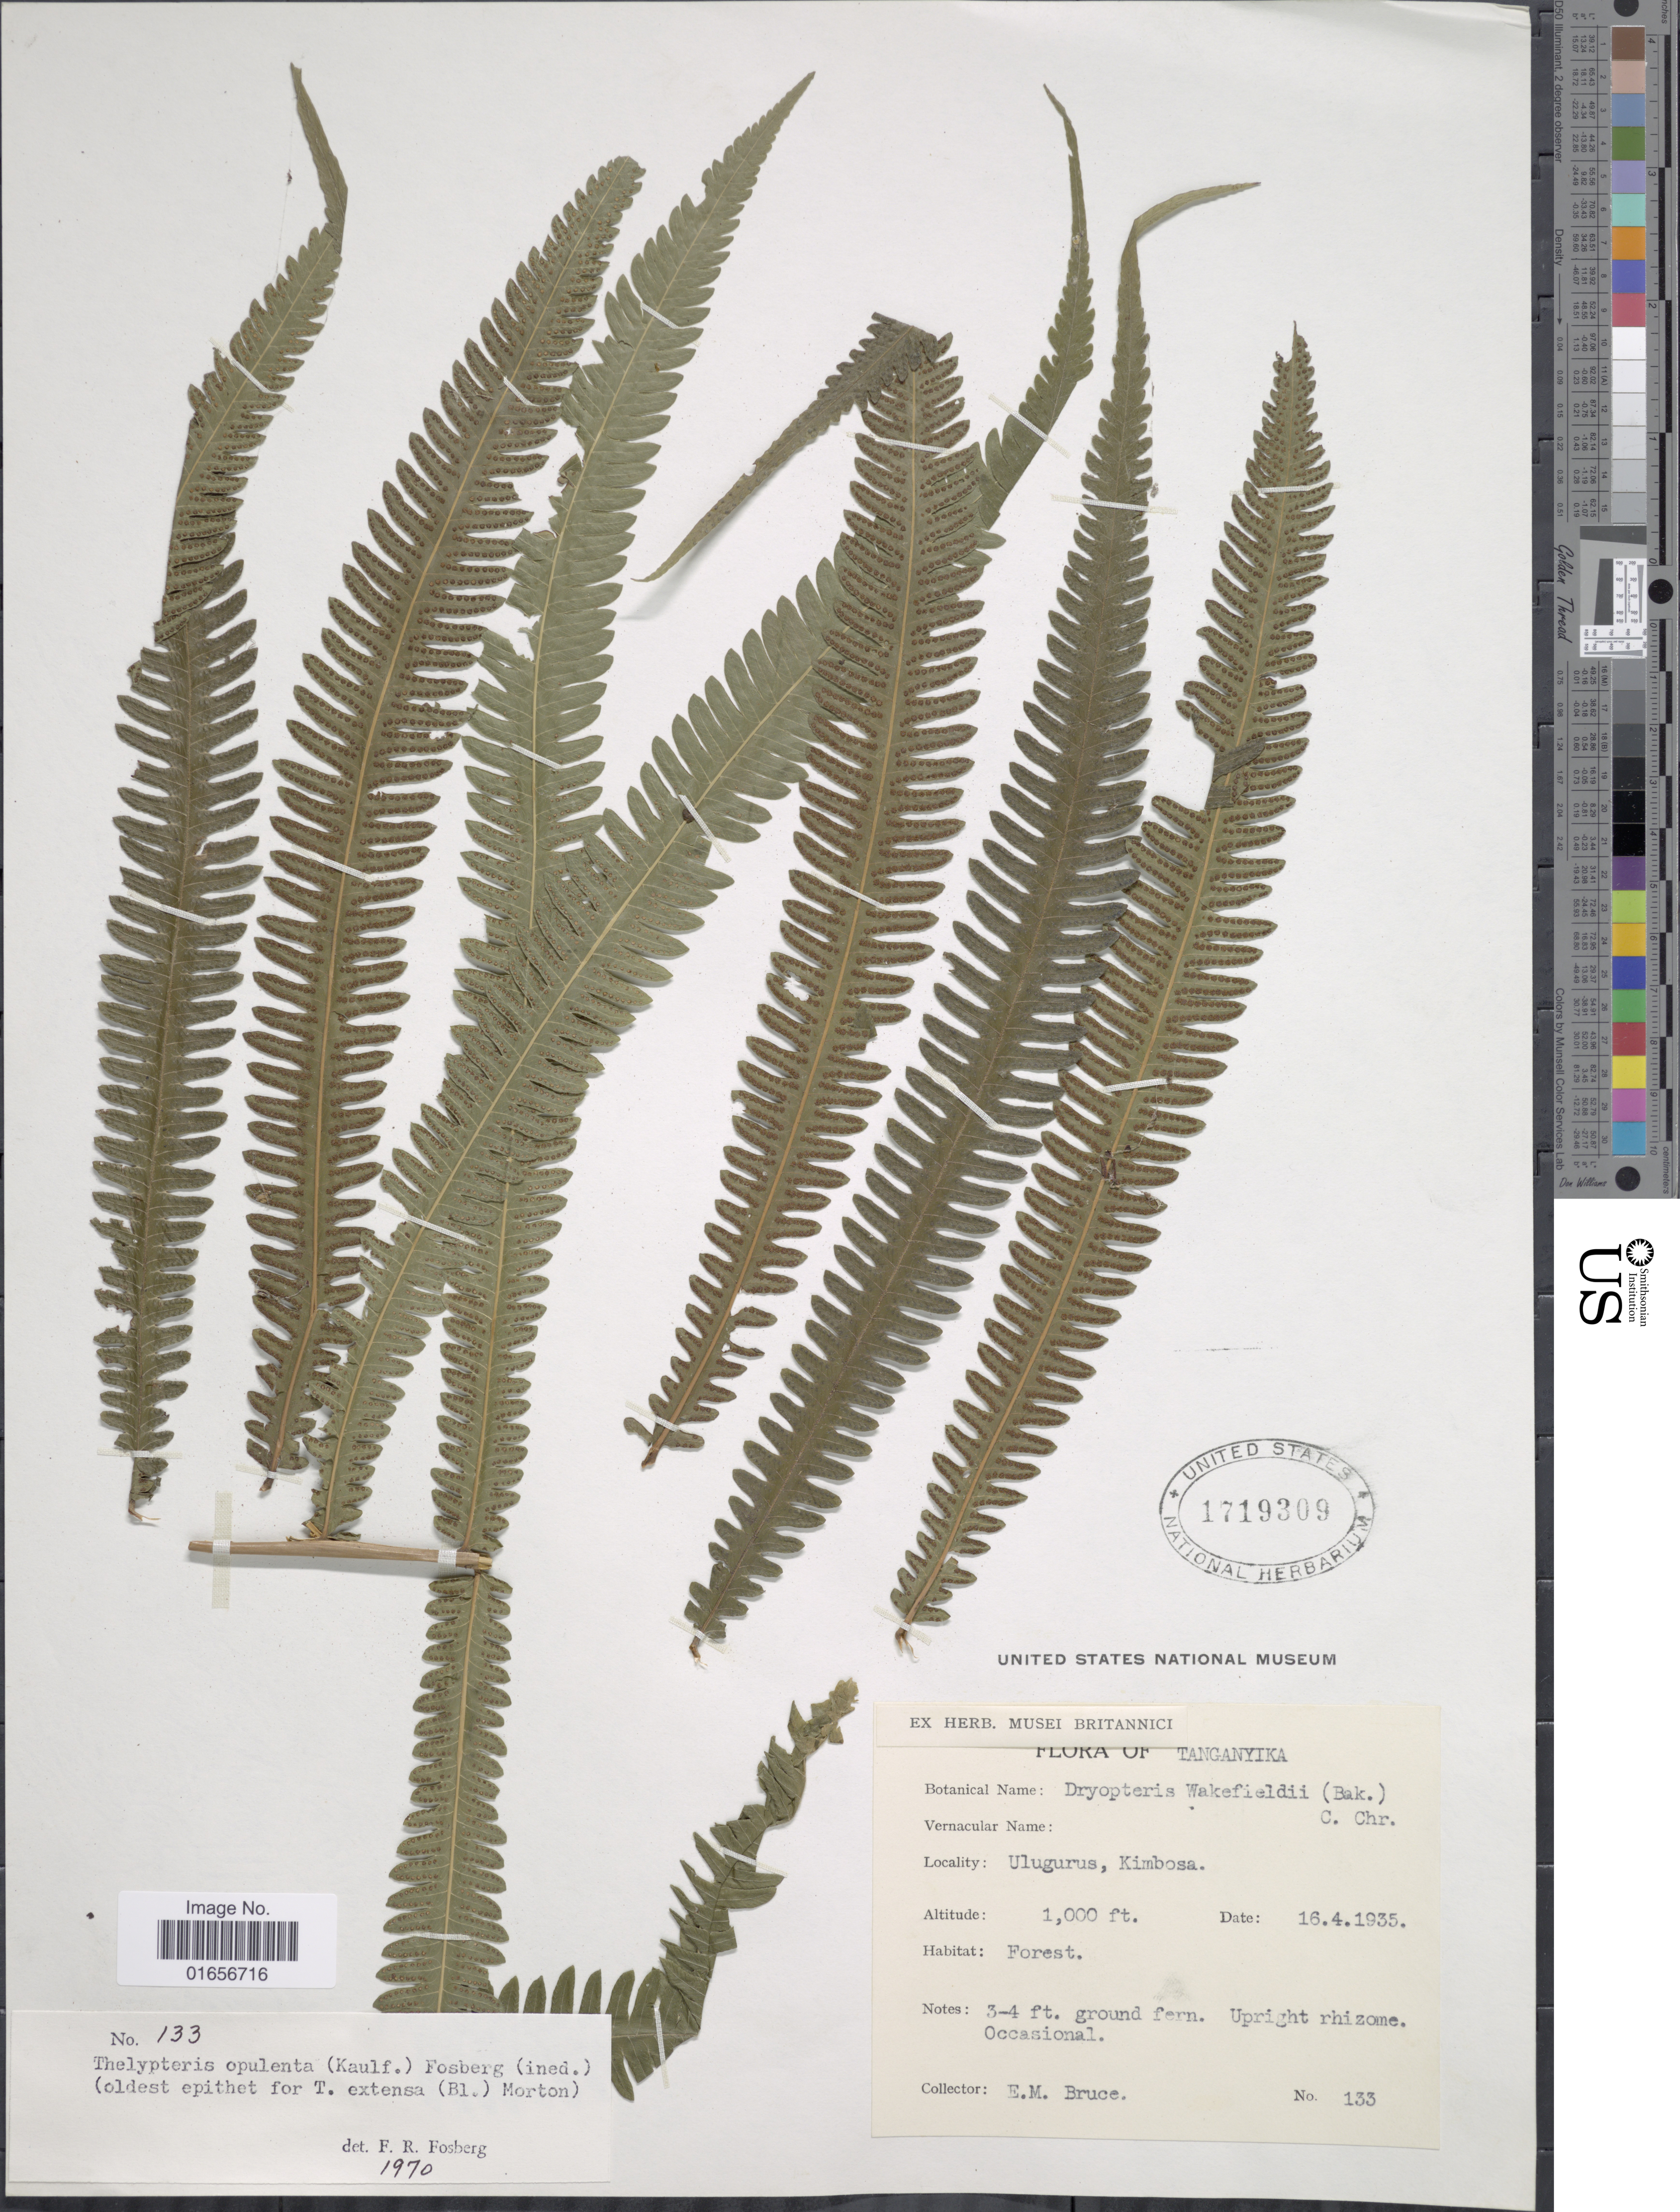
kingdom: Plantae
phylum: Tracheophyta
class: Polypodiopsida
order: Polypodiales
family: Thelypteridaceae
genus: Amphineuron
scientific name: Amphineuron opulentum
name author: (Kaulf.) Holttum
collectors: E. Bruce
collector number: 133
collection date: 1935-04-16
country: Tanzania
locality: Tanganyika, Ulugurus, Kimbosa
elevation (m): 305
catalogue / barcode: US 1719309